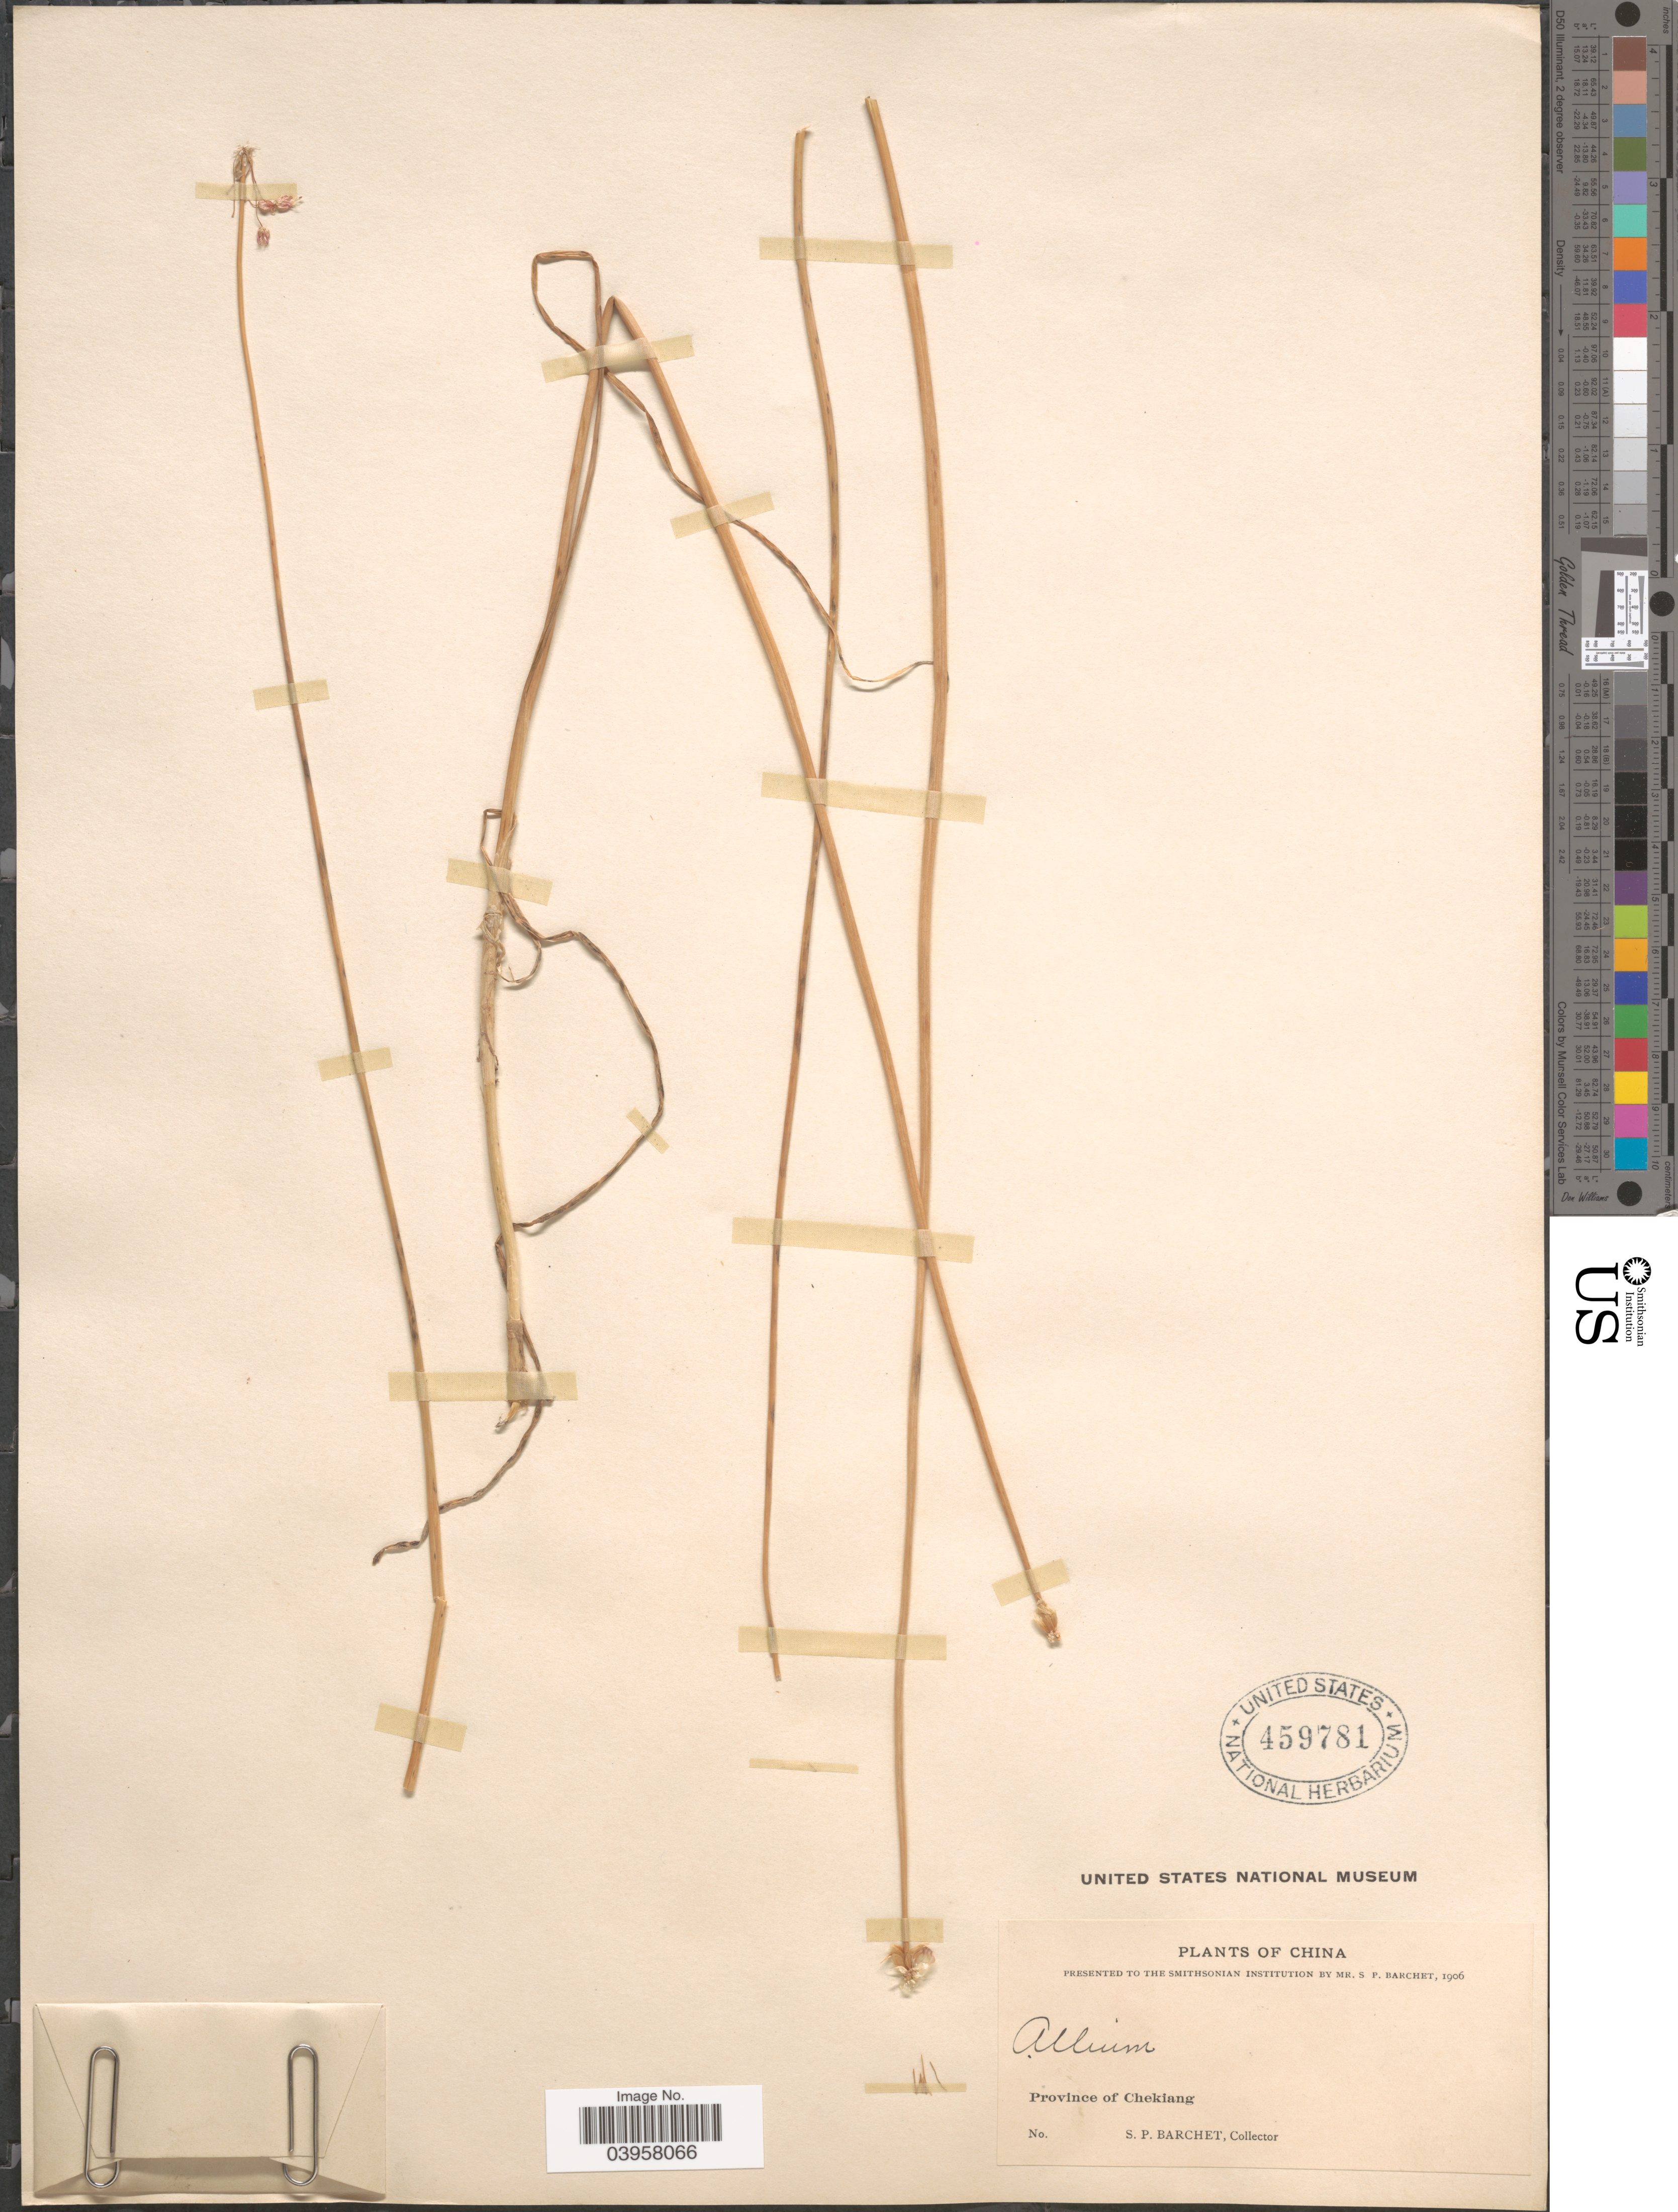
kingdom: Plantae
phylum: Tracheophyta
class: Liliopsida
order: Asparagales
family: Amaryllidaceae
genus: Allium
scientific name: Allium sp.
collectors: S. P. Barchet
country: China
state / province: Zhejiang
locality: Province of Chekiang.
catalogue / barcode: US 459781